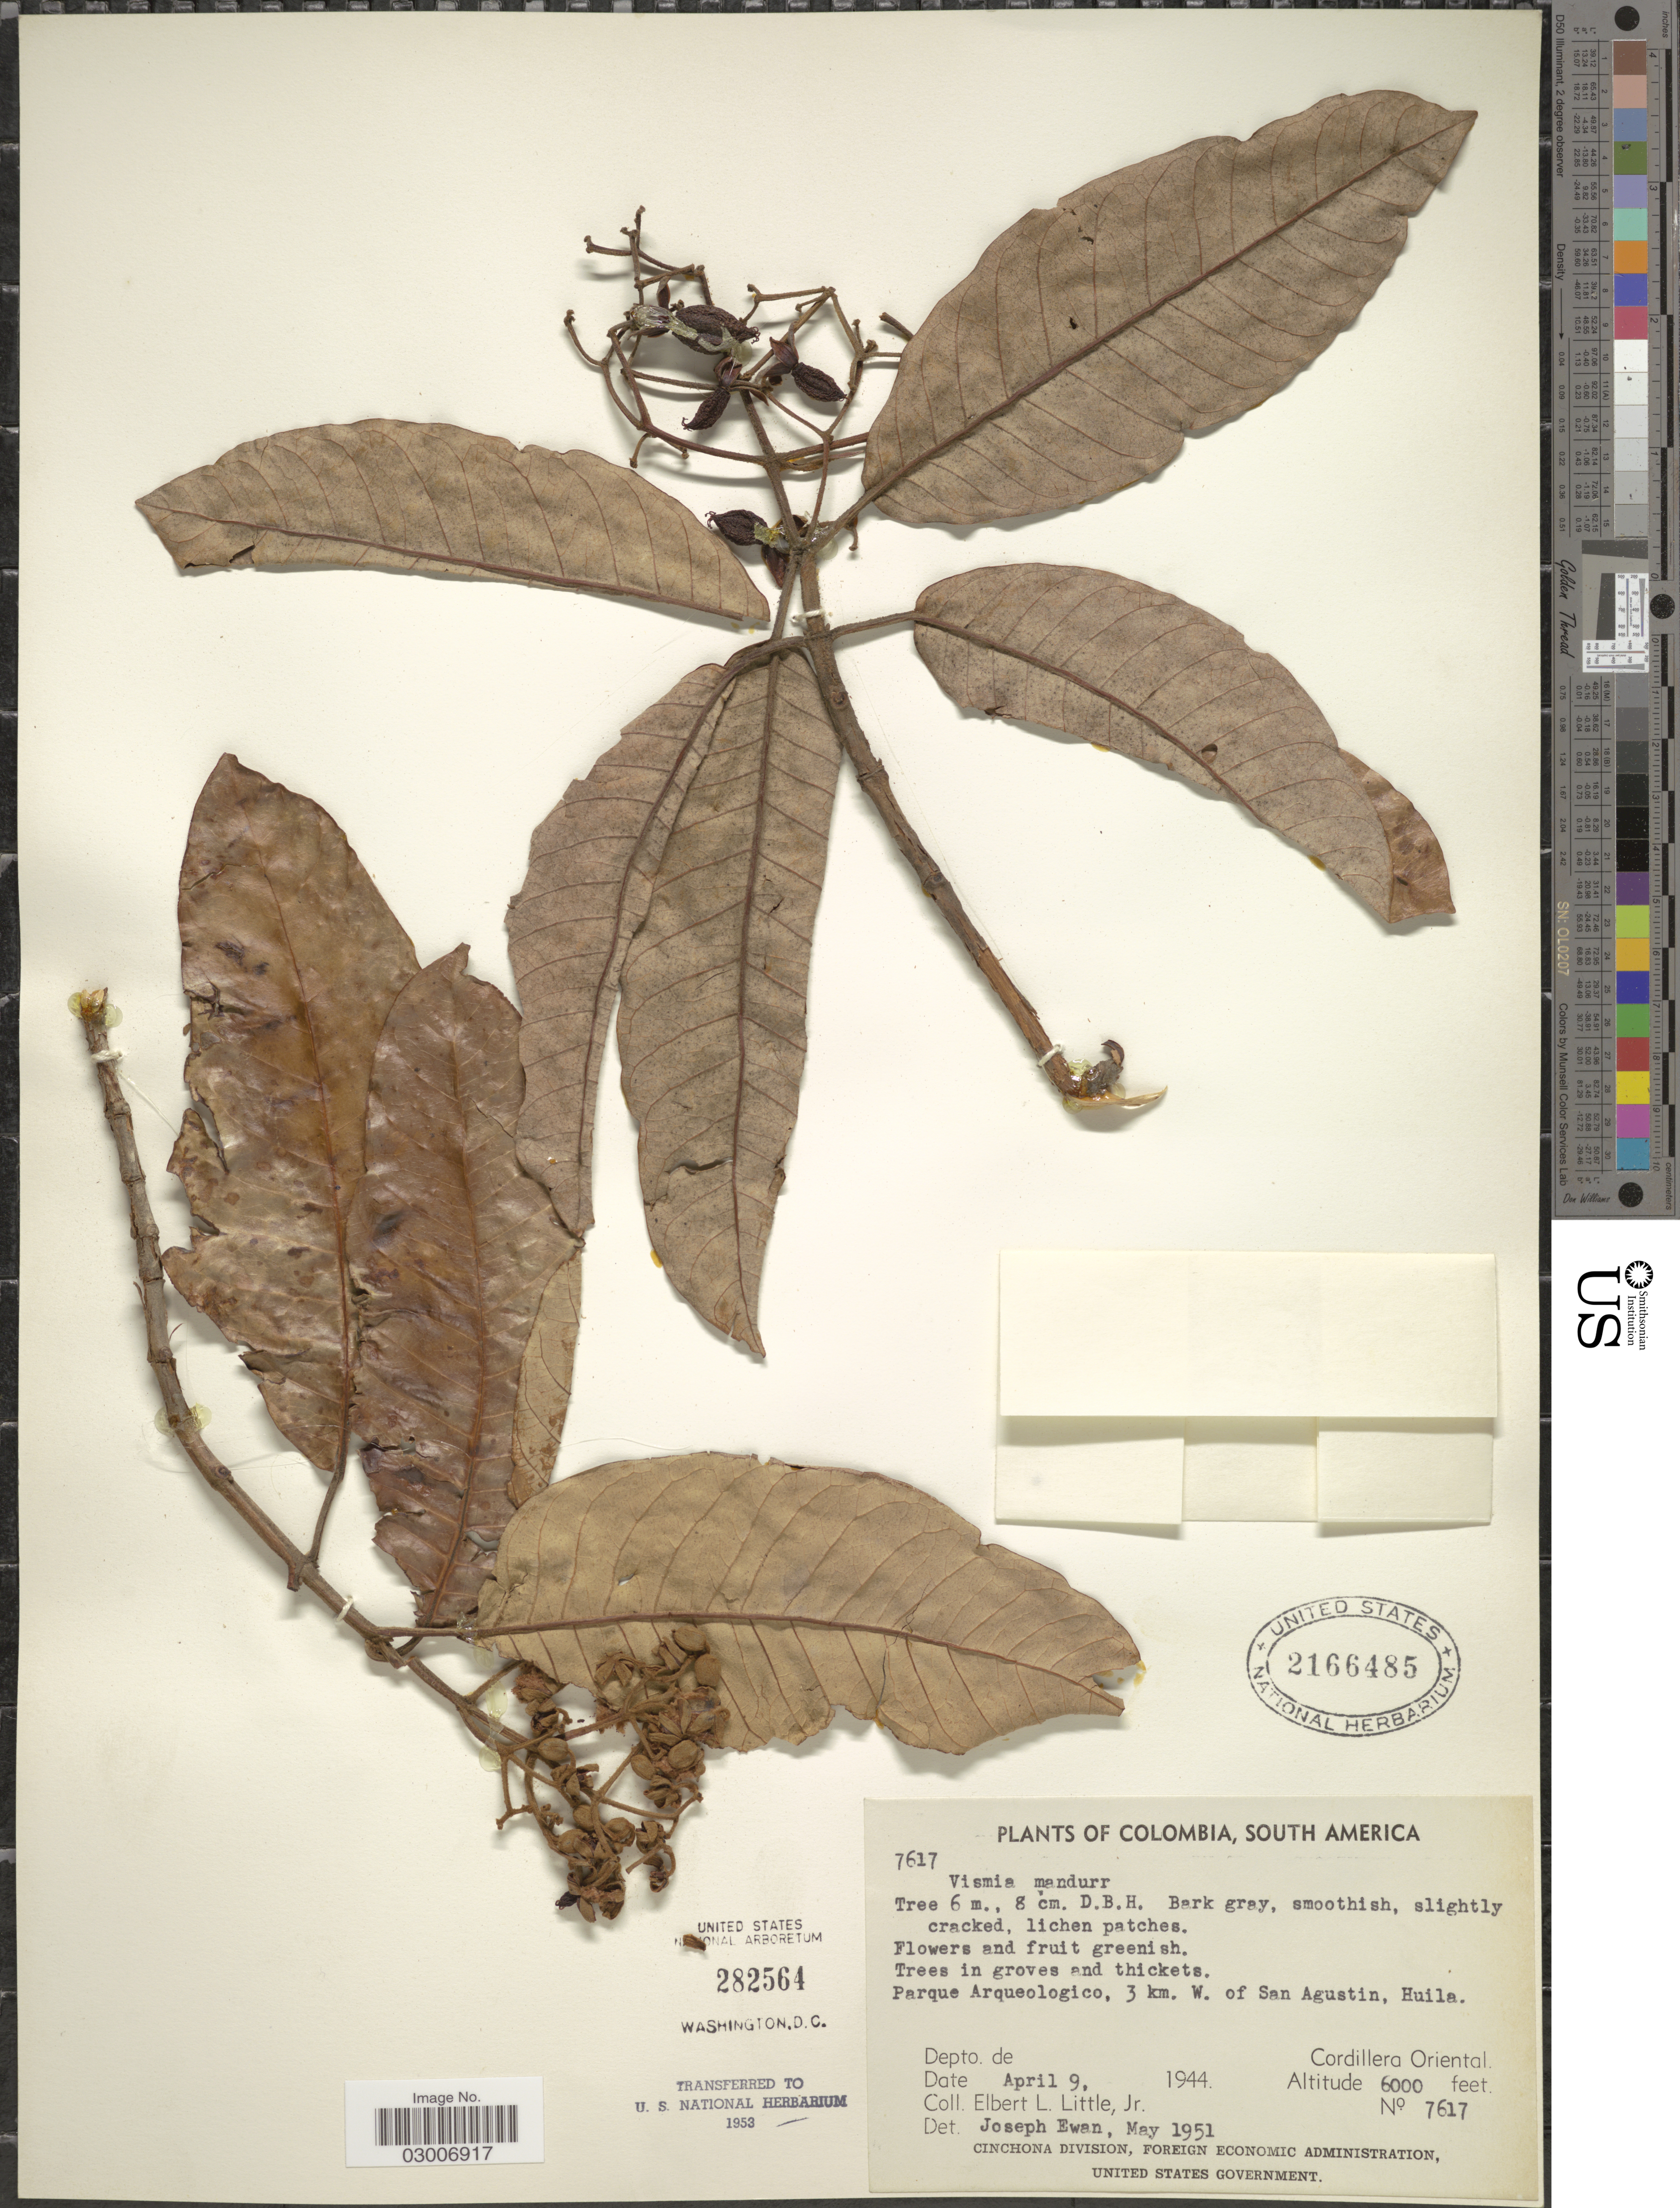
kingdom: Plantae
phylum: Tracheophyta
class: Magnoliopsida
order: Malpighiales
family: Hypericaceae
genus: Vismia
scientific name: Vismia mandurr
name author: Hieron.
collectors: E. L. Little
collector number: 7617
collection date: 1944-04-09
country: Colombia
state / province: Huila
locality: Parque Arqueologico, 3 km. W. of San Agustin, Huila. Cordillera Oriental.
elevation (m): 1829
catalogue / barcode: US 2166485